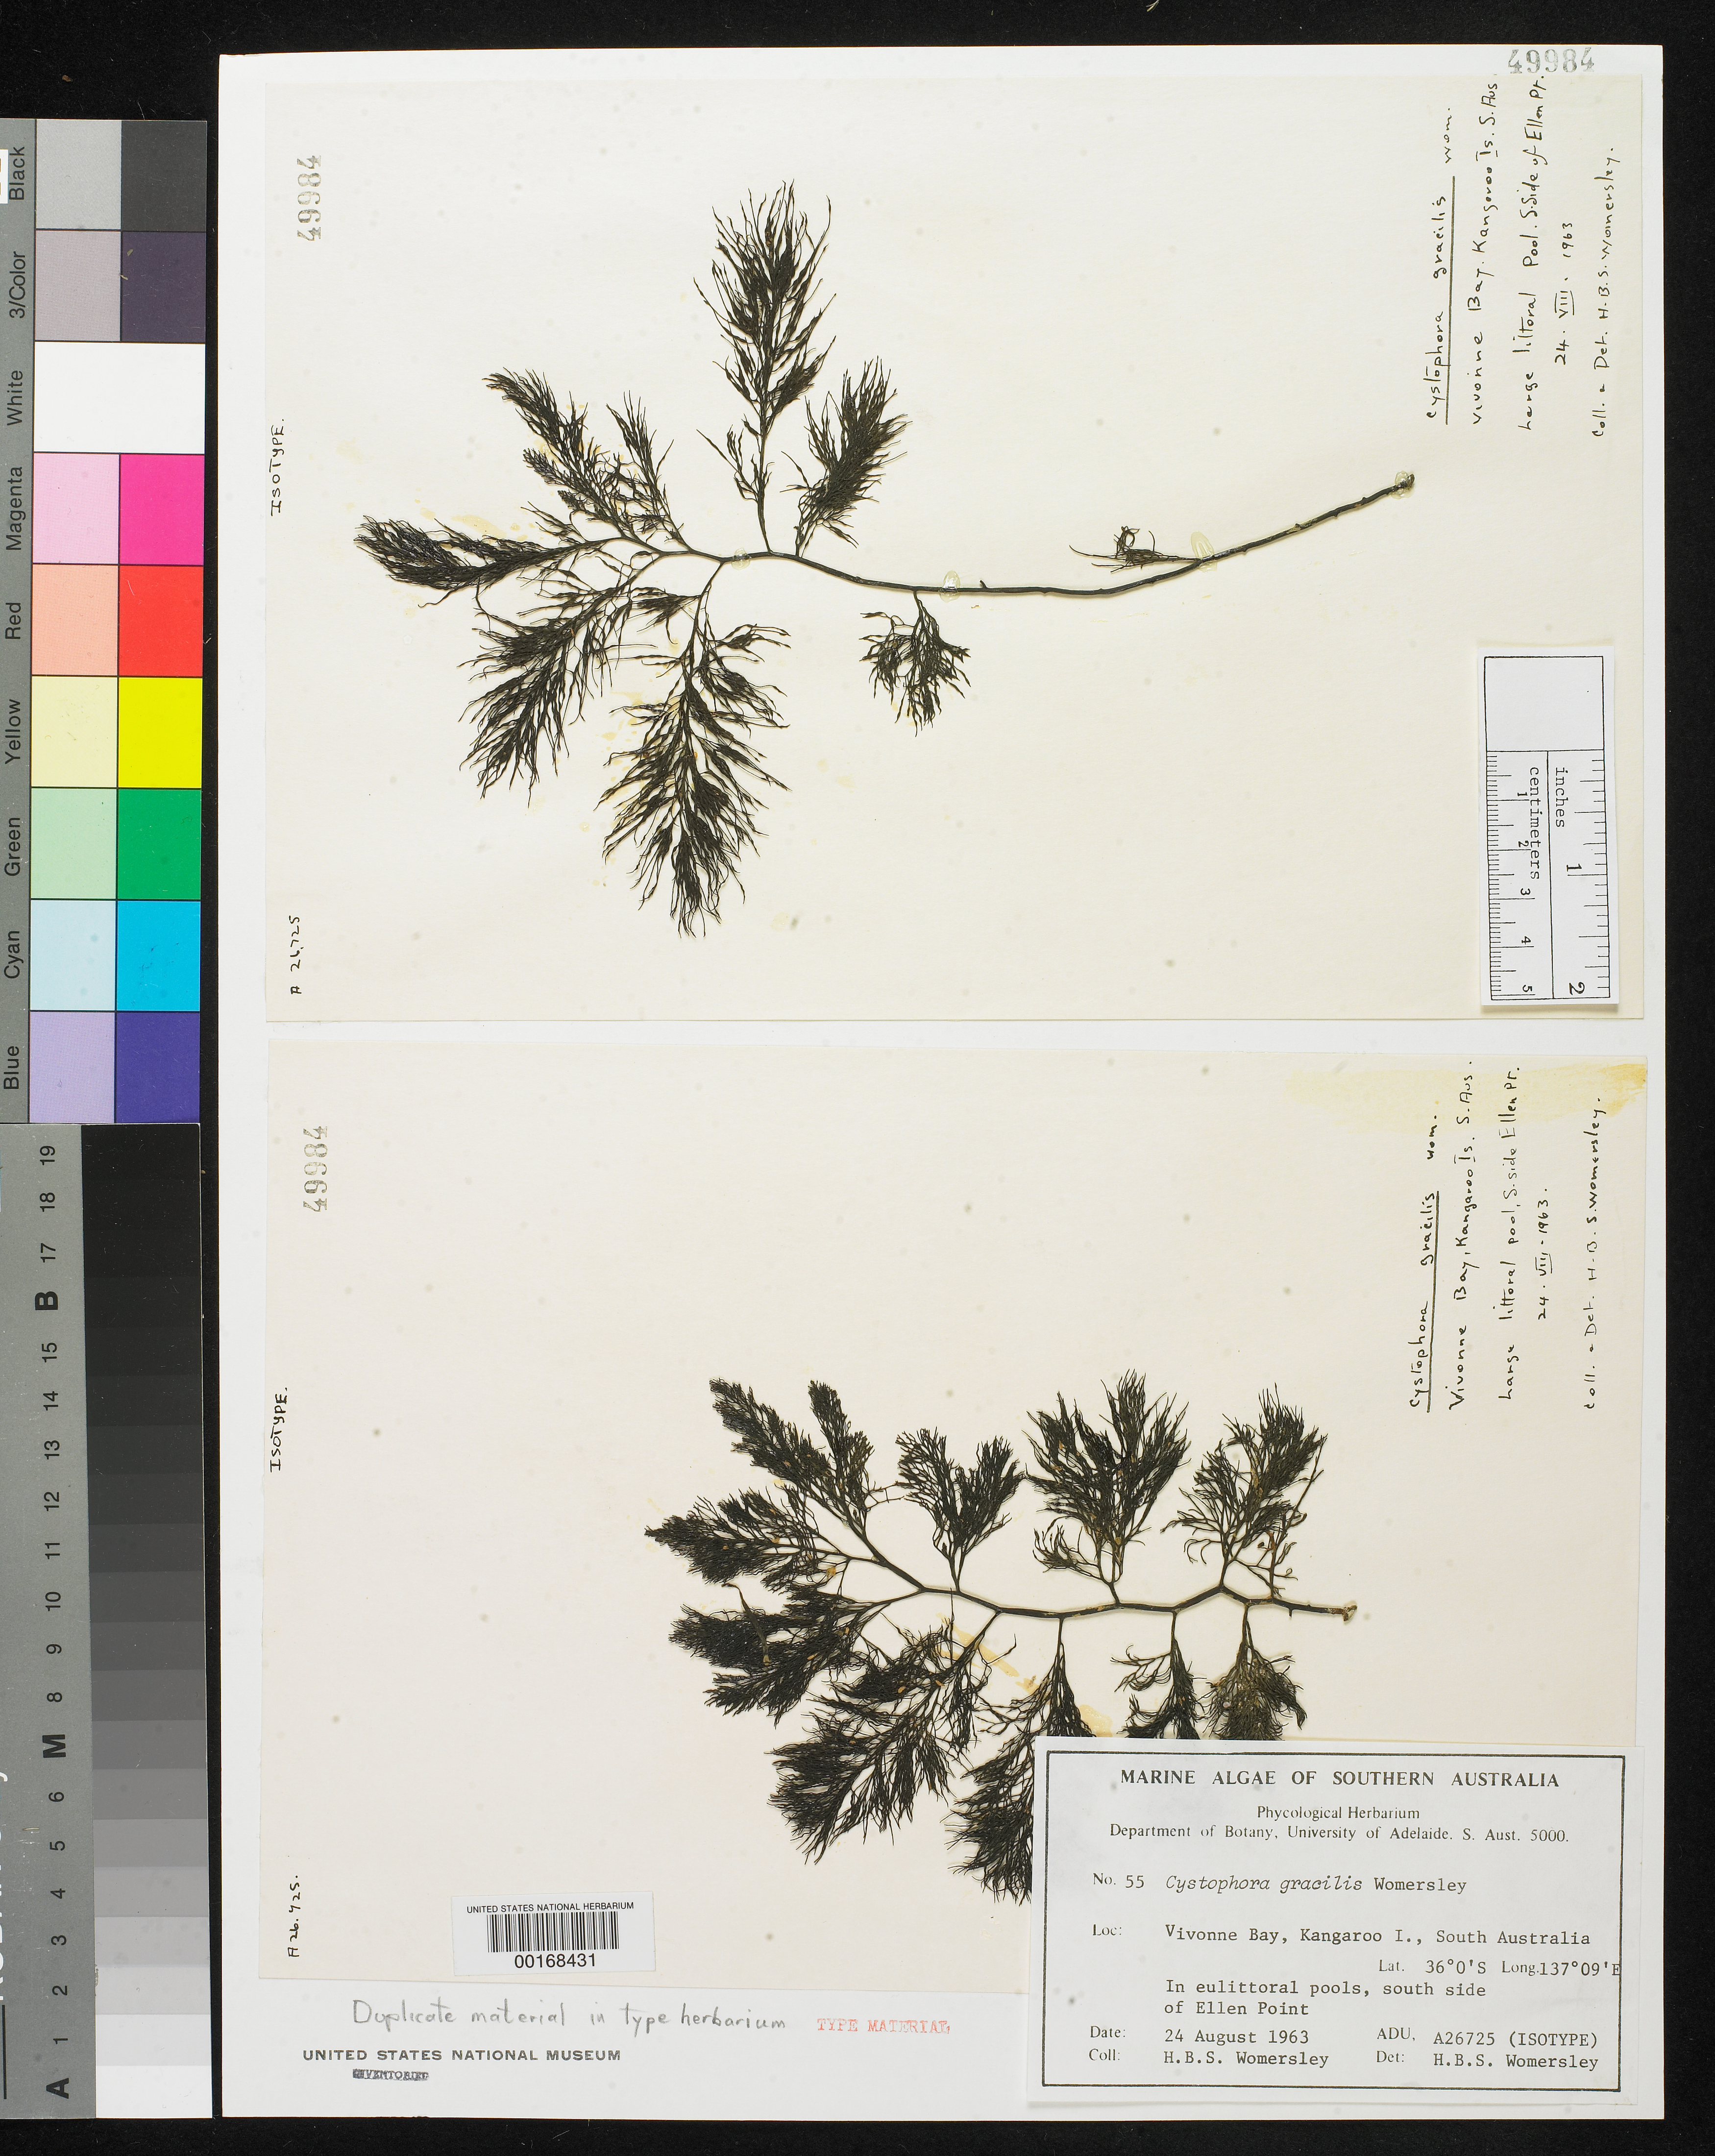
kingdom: Chromista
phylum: Ochrophyta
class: Phaeophyceae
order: Fucales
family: Sargassaceae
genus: Cystophora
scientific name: Cystophora gracilis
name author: Womersley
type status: Isotype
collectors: H. B. S. Womersley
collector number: ADU A26725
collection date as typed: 24 Aug 1963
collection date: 1963-08-24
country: Australia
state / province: South Australia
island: Kangaroo Island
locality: Ellen Point, Vivonne Bay.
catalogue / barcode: US 49984